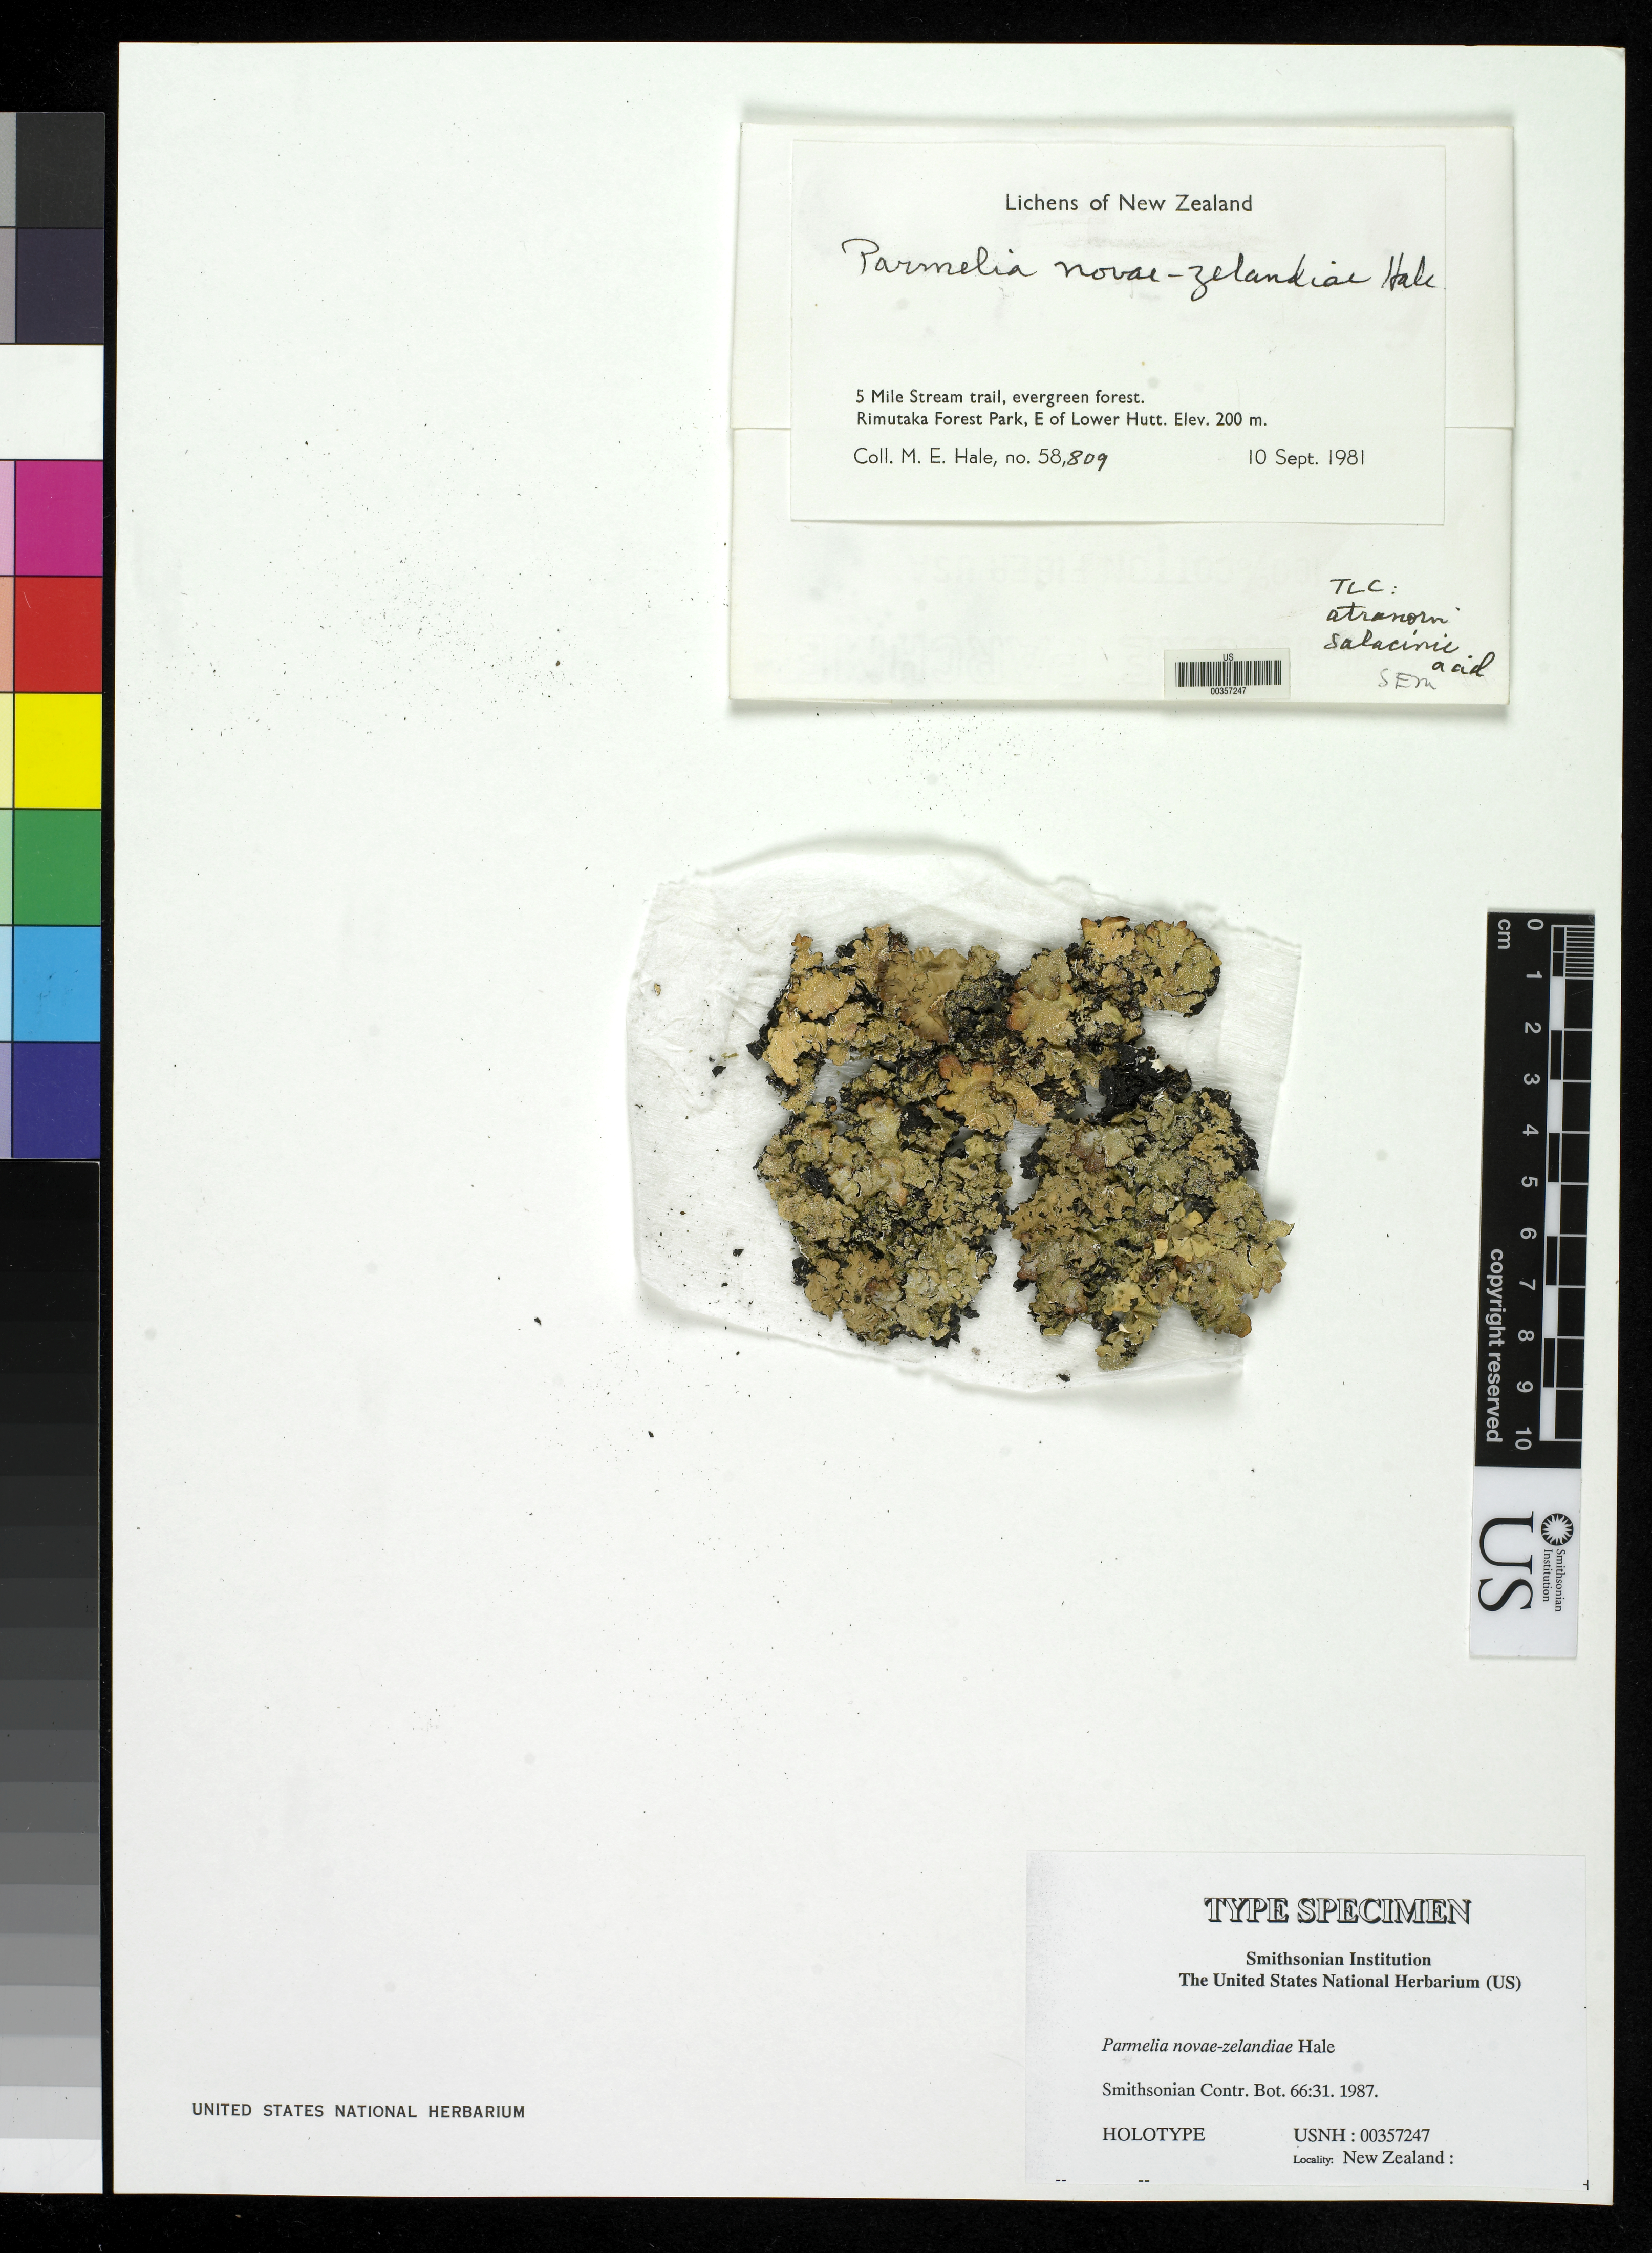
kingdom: Fungi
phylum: Ascomycota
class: Lecanoromycetes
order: Lecanorales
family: Parmeliaceae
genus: Parmelia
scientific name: Parmelia novae-zelandiae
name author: Hale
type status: Holotype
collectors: M. Hale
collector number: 58809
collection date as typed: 10 Sep 1981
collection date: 1981-09-10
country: New Zealand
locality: Rimutaka Forest Park, E of Lower Hutt, 5 mi Stream Trail.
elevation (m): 200